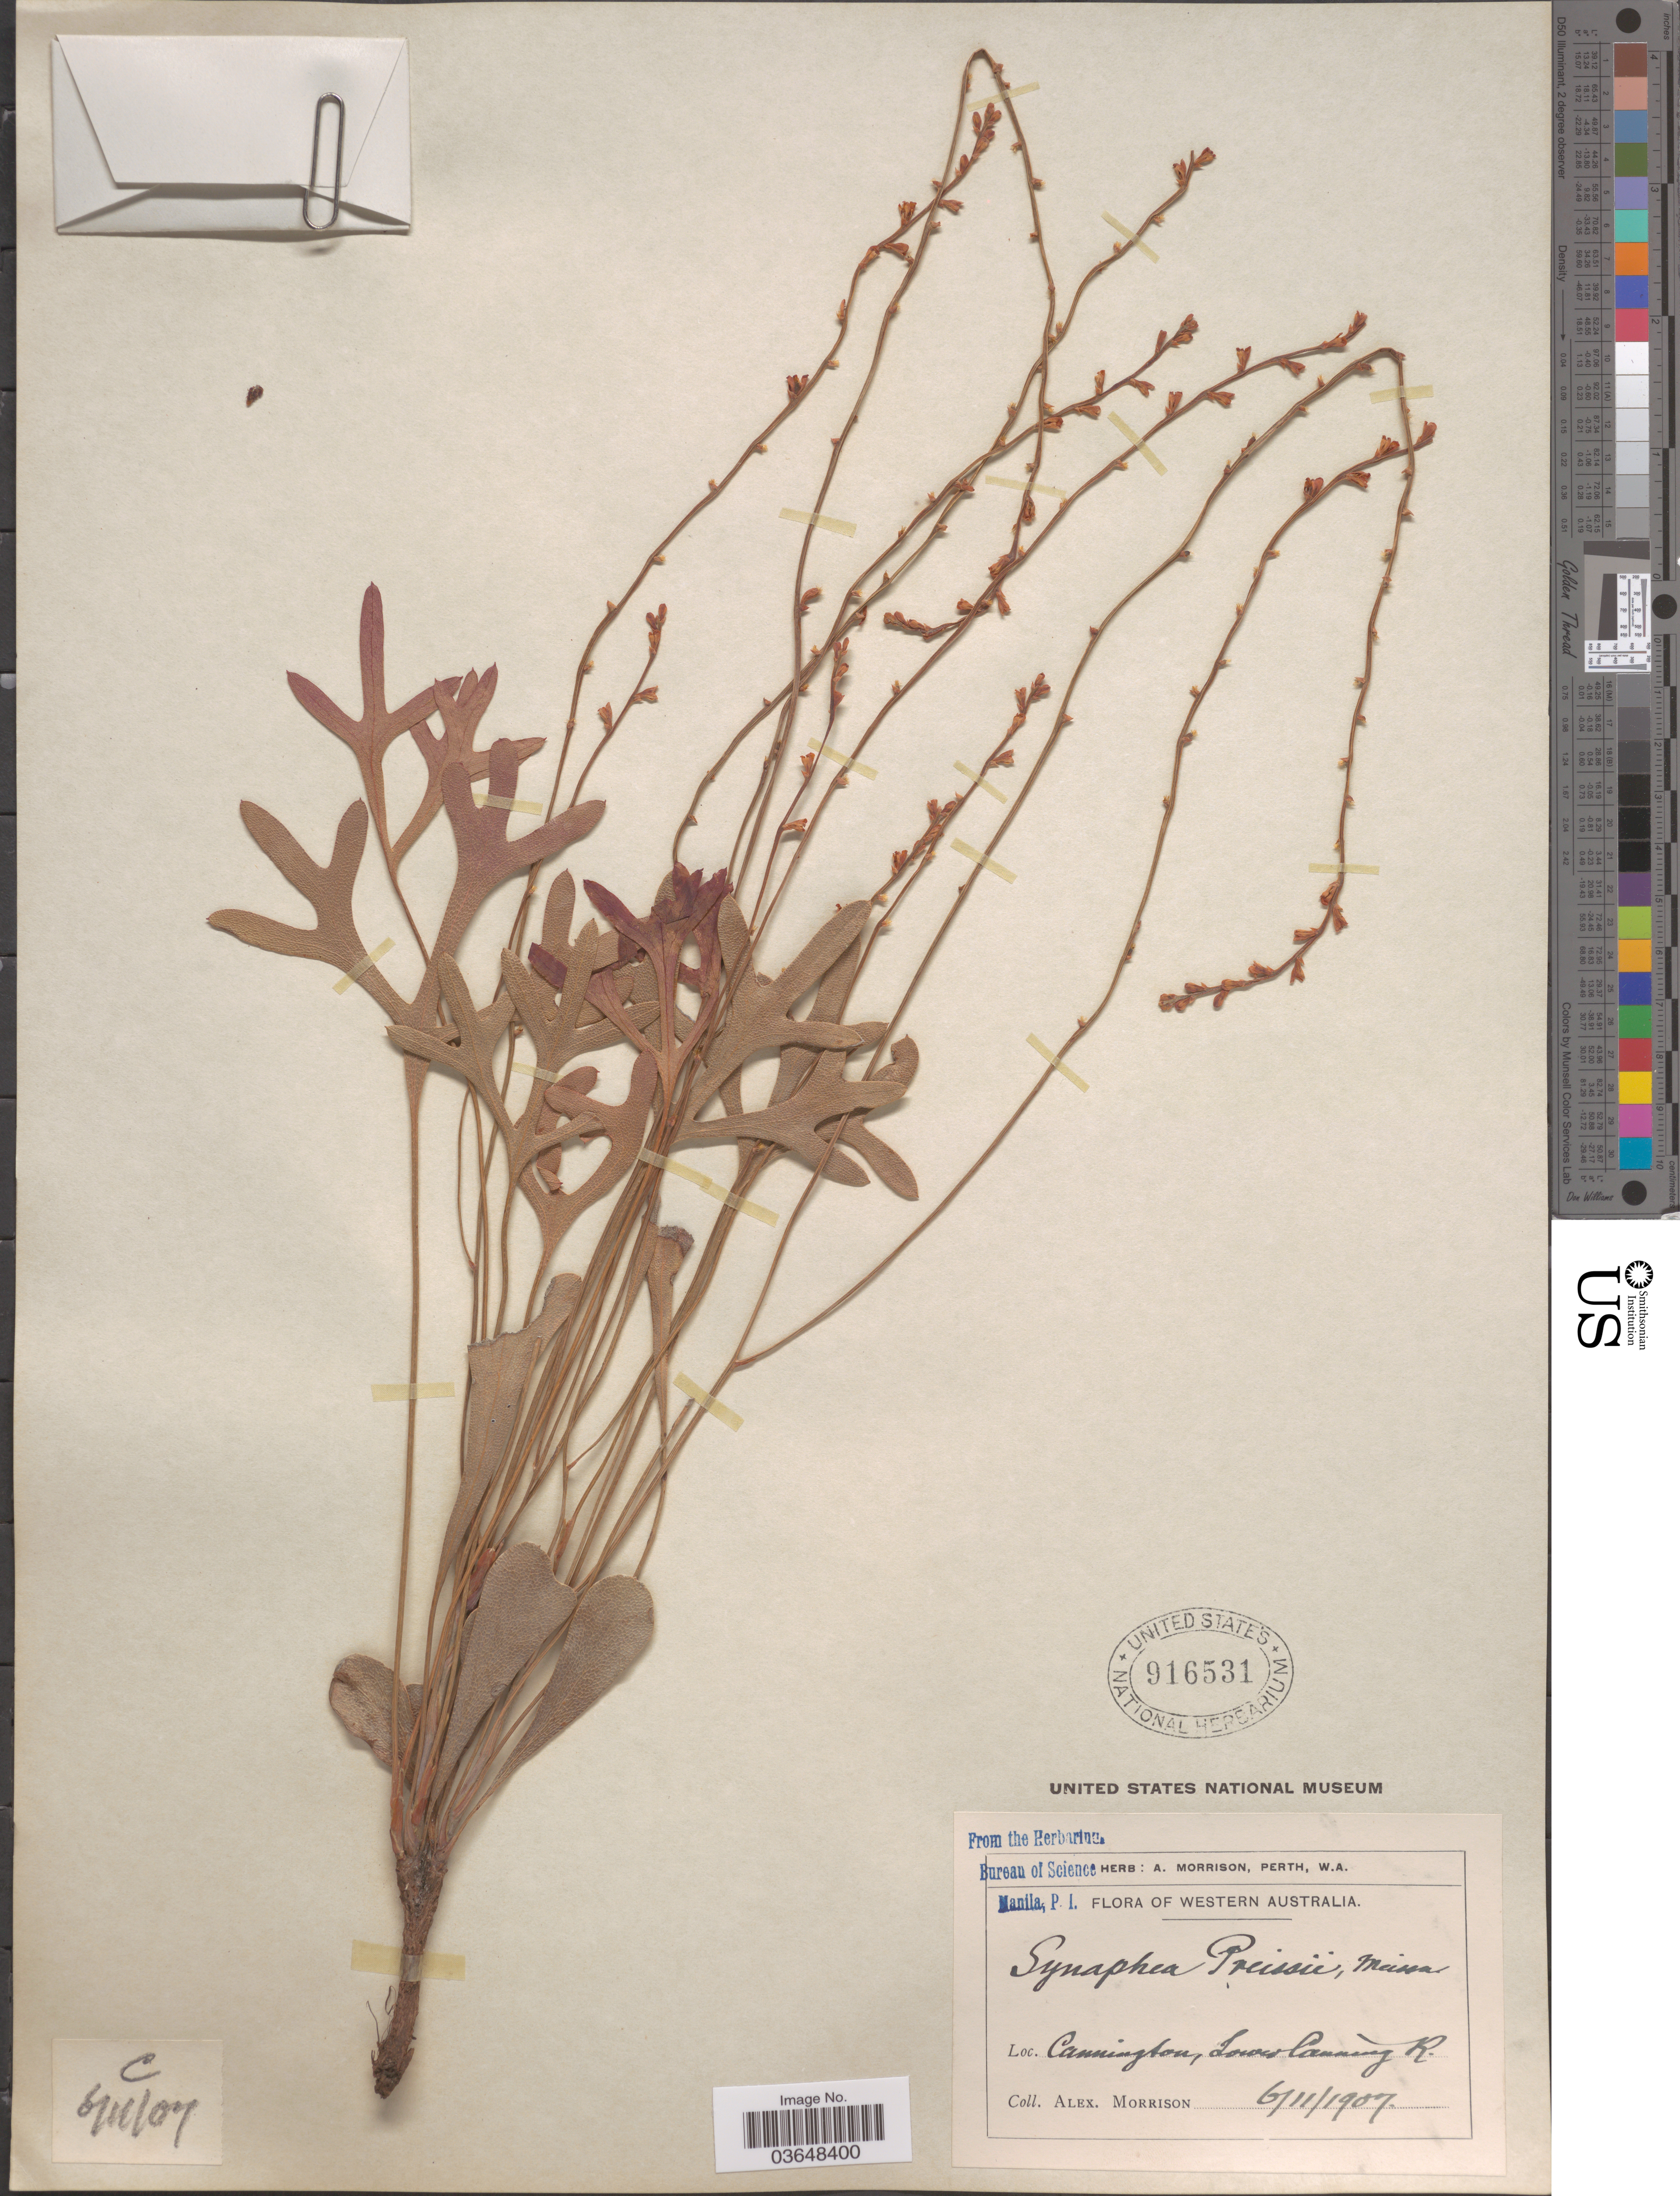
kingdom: Plantae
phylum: Tracheophyta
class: Magnoliopsida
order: Proteales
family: Proteaceae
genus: Synaphea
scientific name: Synaphea preissii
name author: Meisn.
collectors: A. Morrison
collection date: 1907-11-06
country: Australia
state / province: Western Australia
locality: Cannington, Lower Canning R.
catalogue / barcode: US 916531